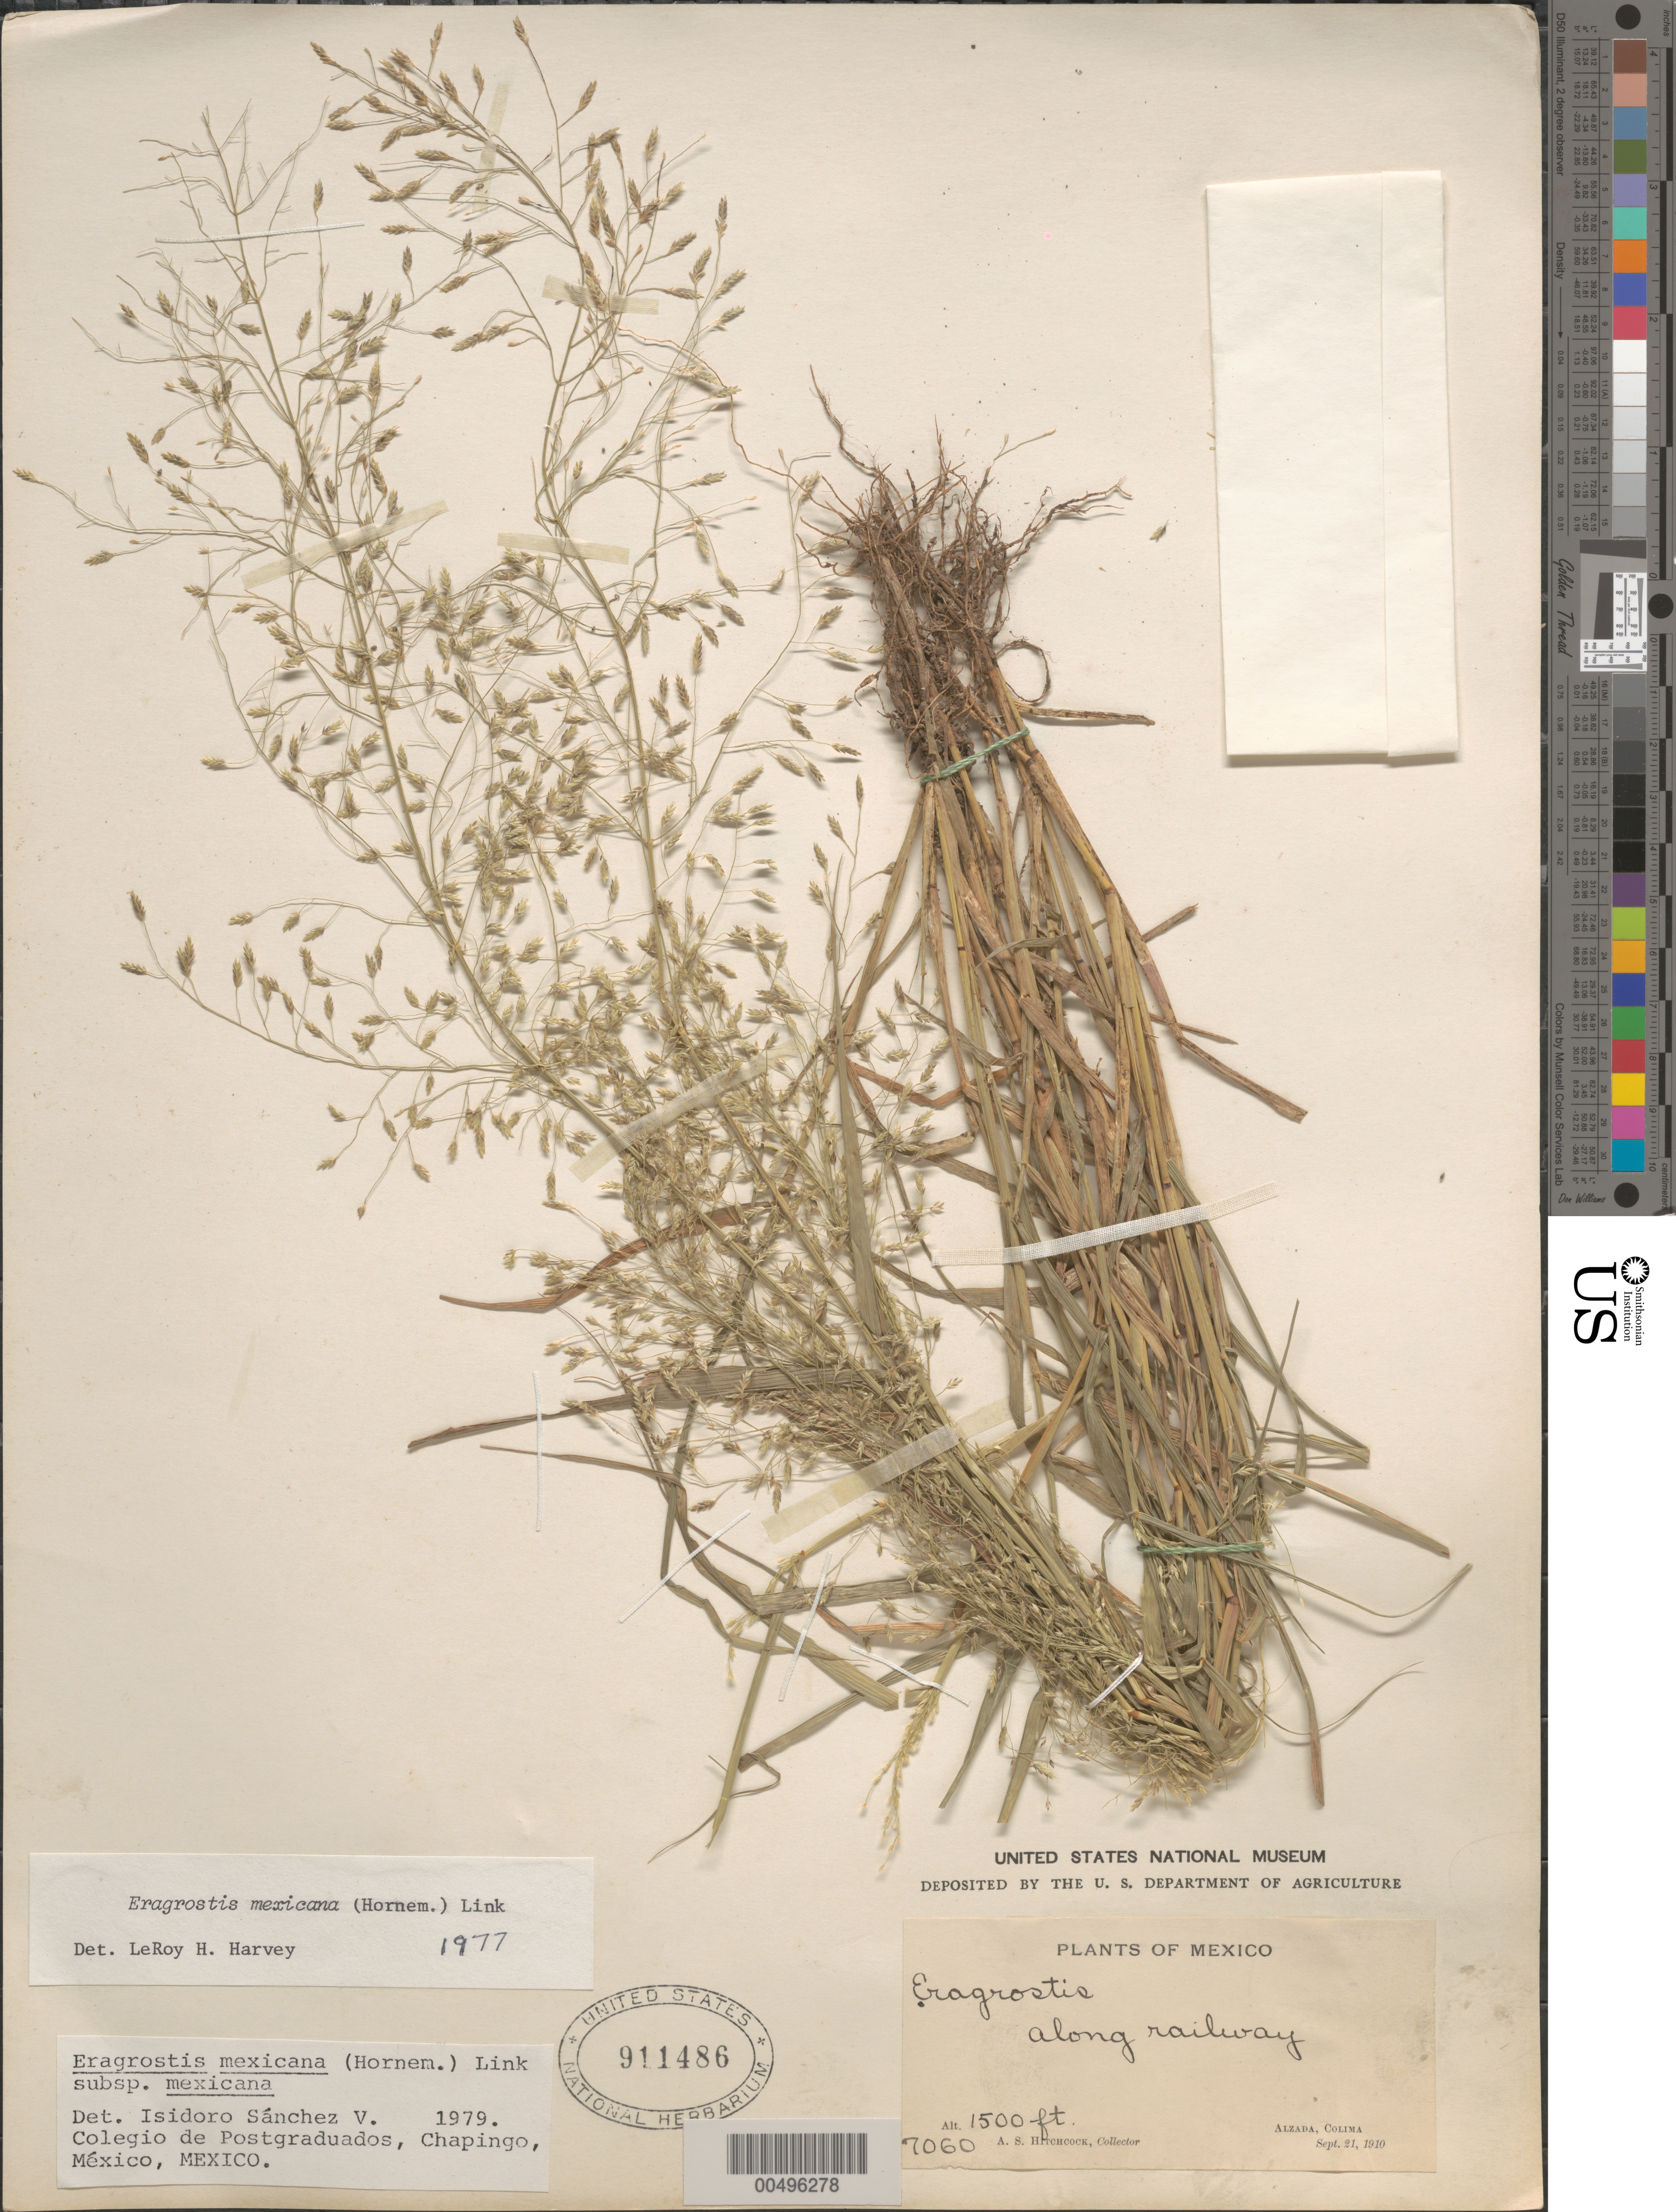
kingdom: Plantae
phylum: Tracheophyta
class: Liliopsida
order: Poales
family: Poaceae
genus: Eragrostis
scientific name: Eragrostis mexicana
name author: (Hornem.) Link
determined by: Sánchez Vega, I. M.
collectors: A. S. Hitchcock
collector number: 7060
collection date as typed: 21 Aug 1910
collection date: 1910-08-21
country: Mexico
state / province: Colima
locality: Alzada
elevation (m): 457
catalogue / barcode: US 911486